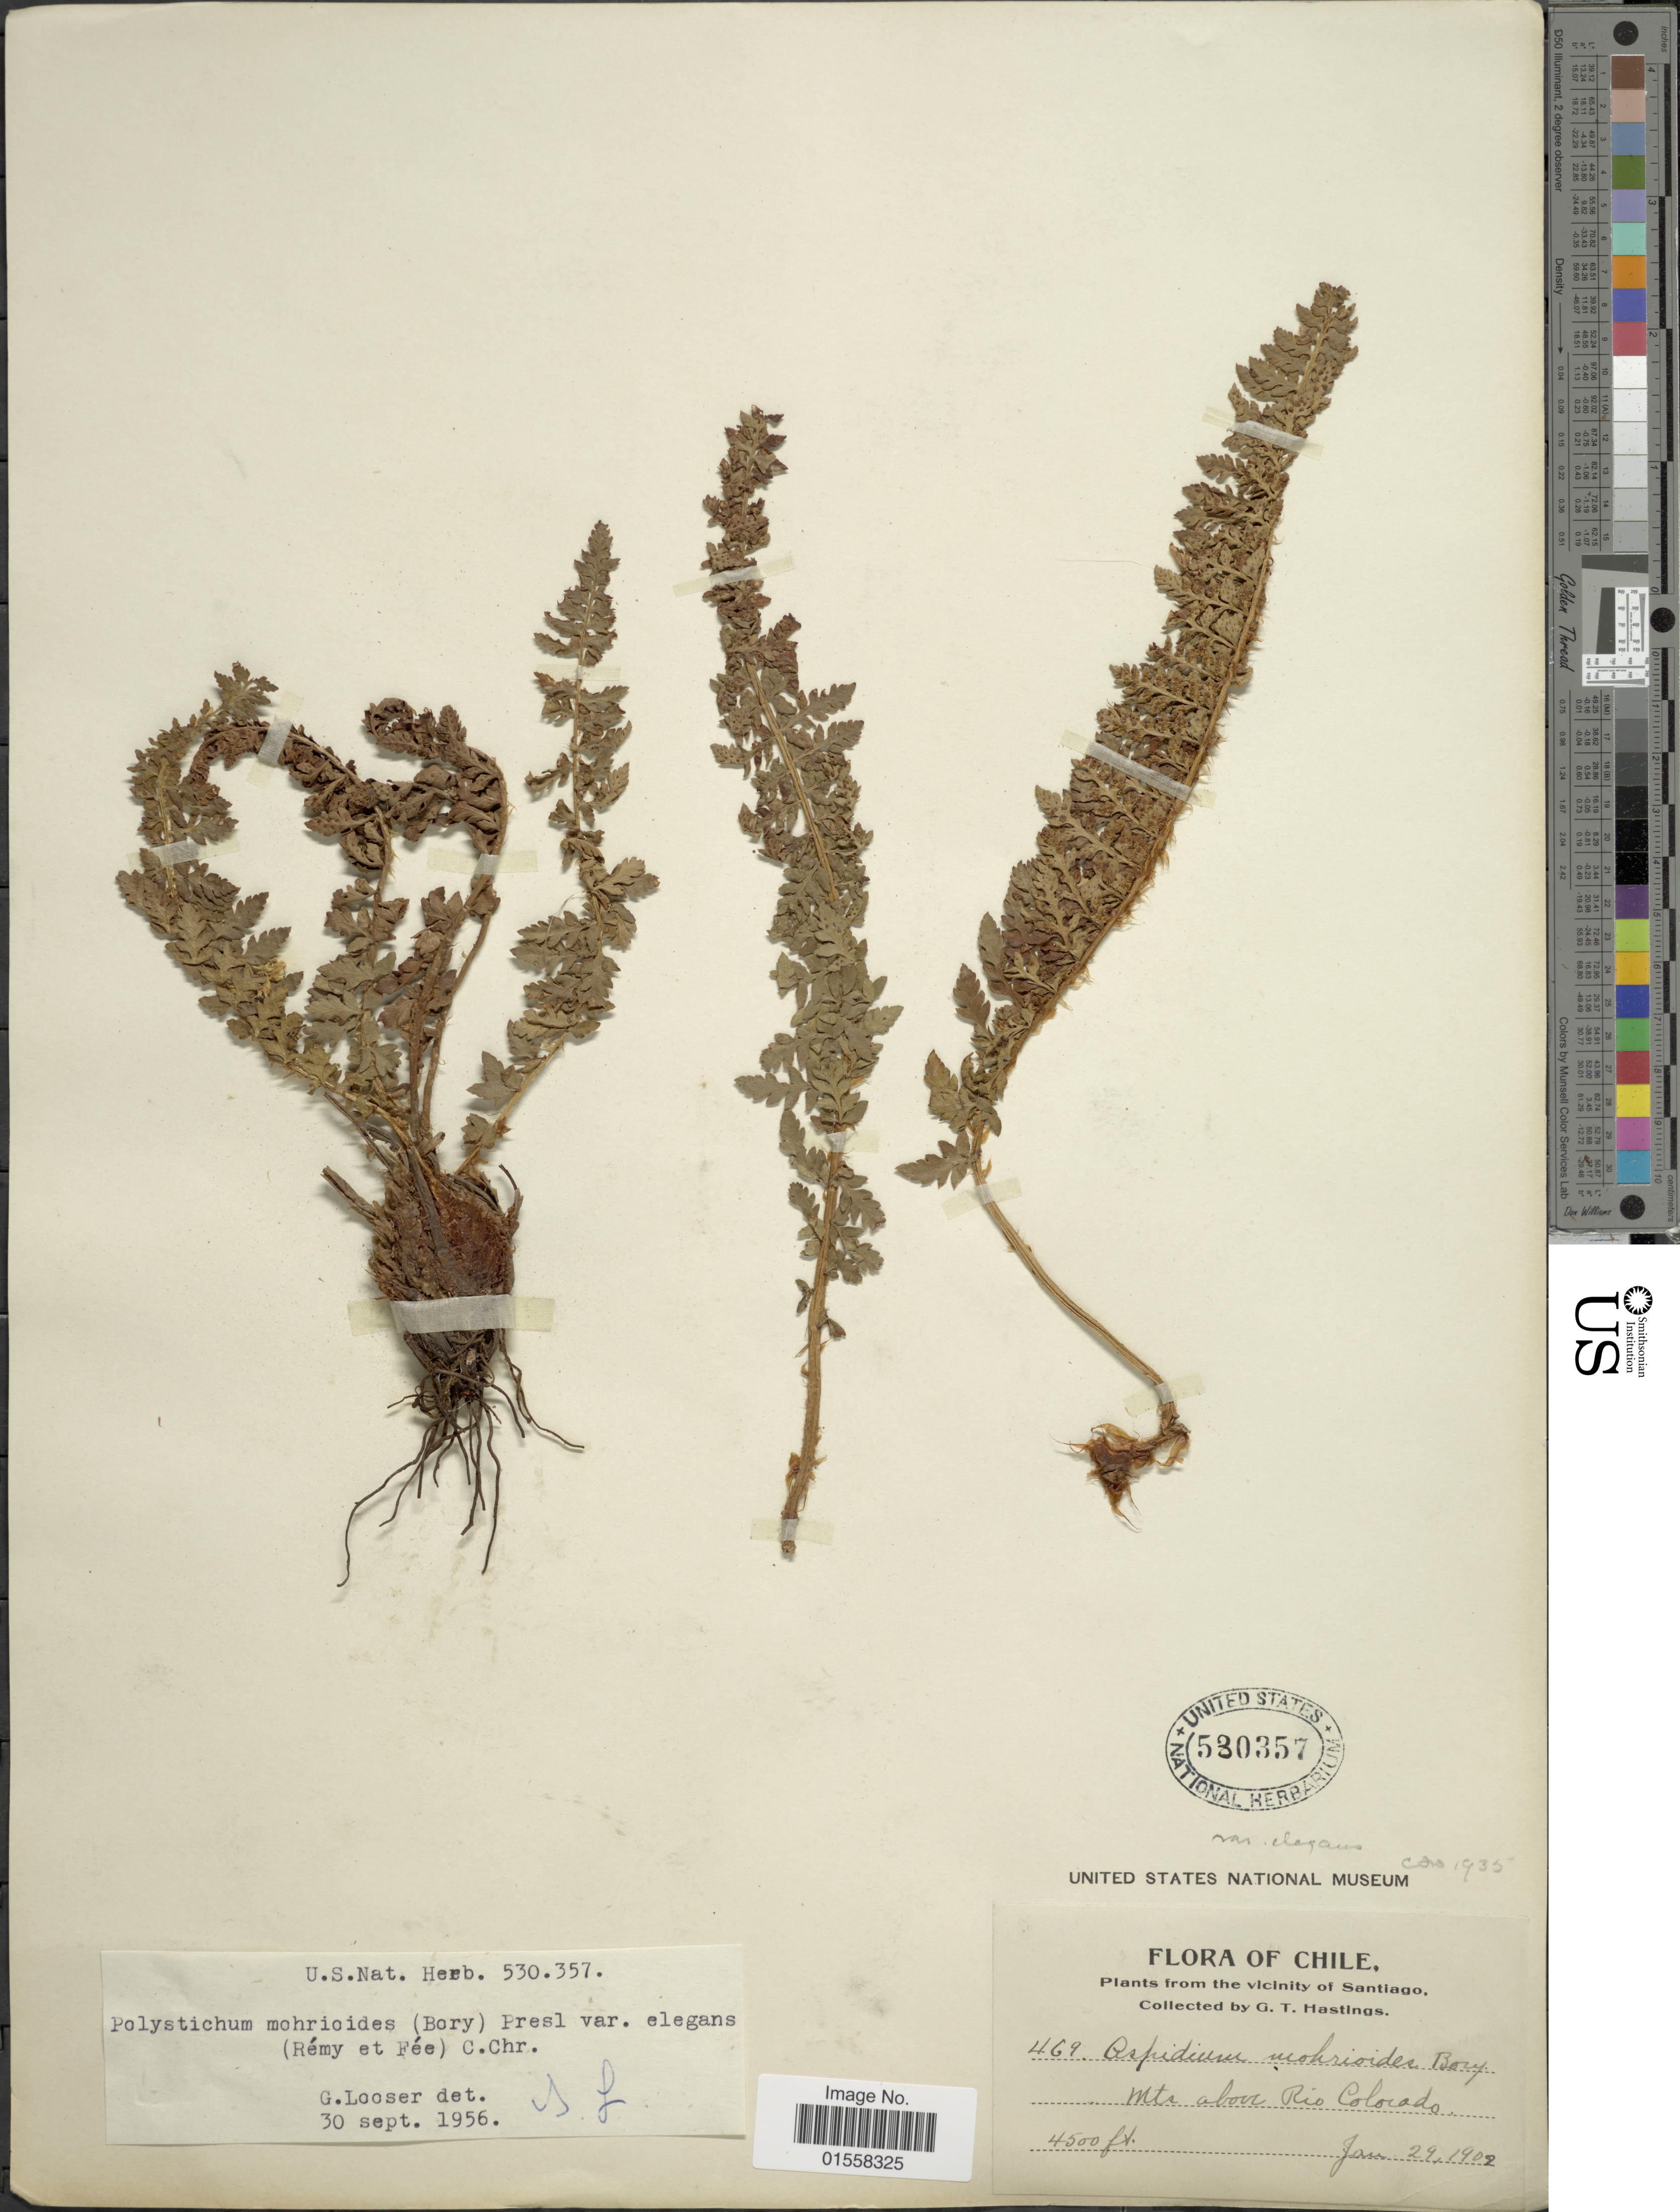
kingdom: Plantae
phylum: Tracheophyta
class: Polypodiopsida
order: Polypodiales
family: Dryopteridaceae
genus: Polystichum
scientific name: Polystichum mohrioides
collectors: G. Hastings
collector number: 469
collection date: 1902-01-29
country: Chile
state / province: Región Metropolitana (RM)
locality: Mts above Rio Colorado, Vicinity of Santiago.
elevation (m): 1372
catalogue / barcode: US 530357